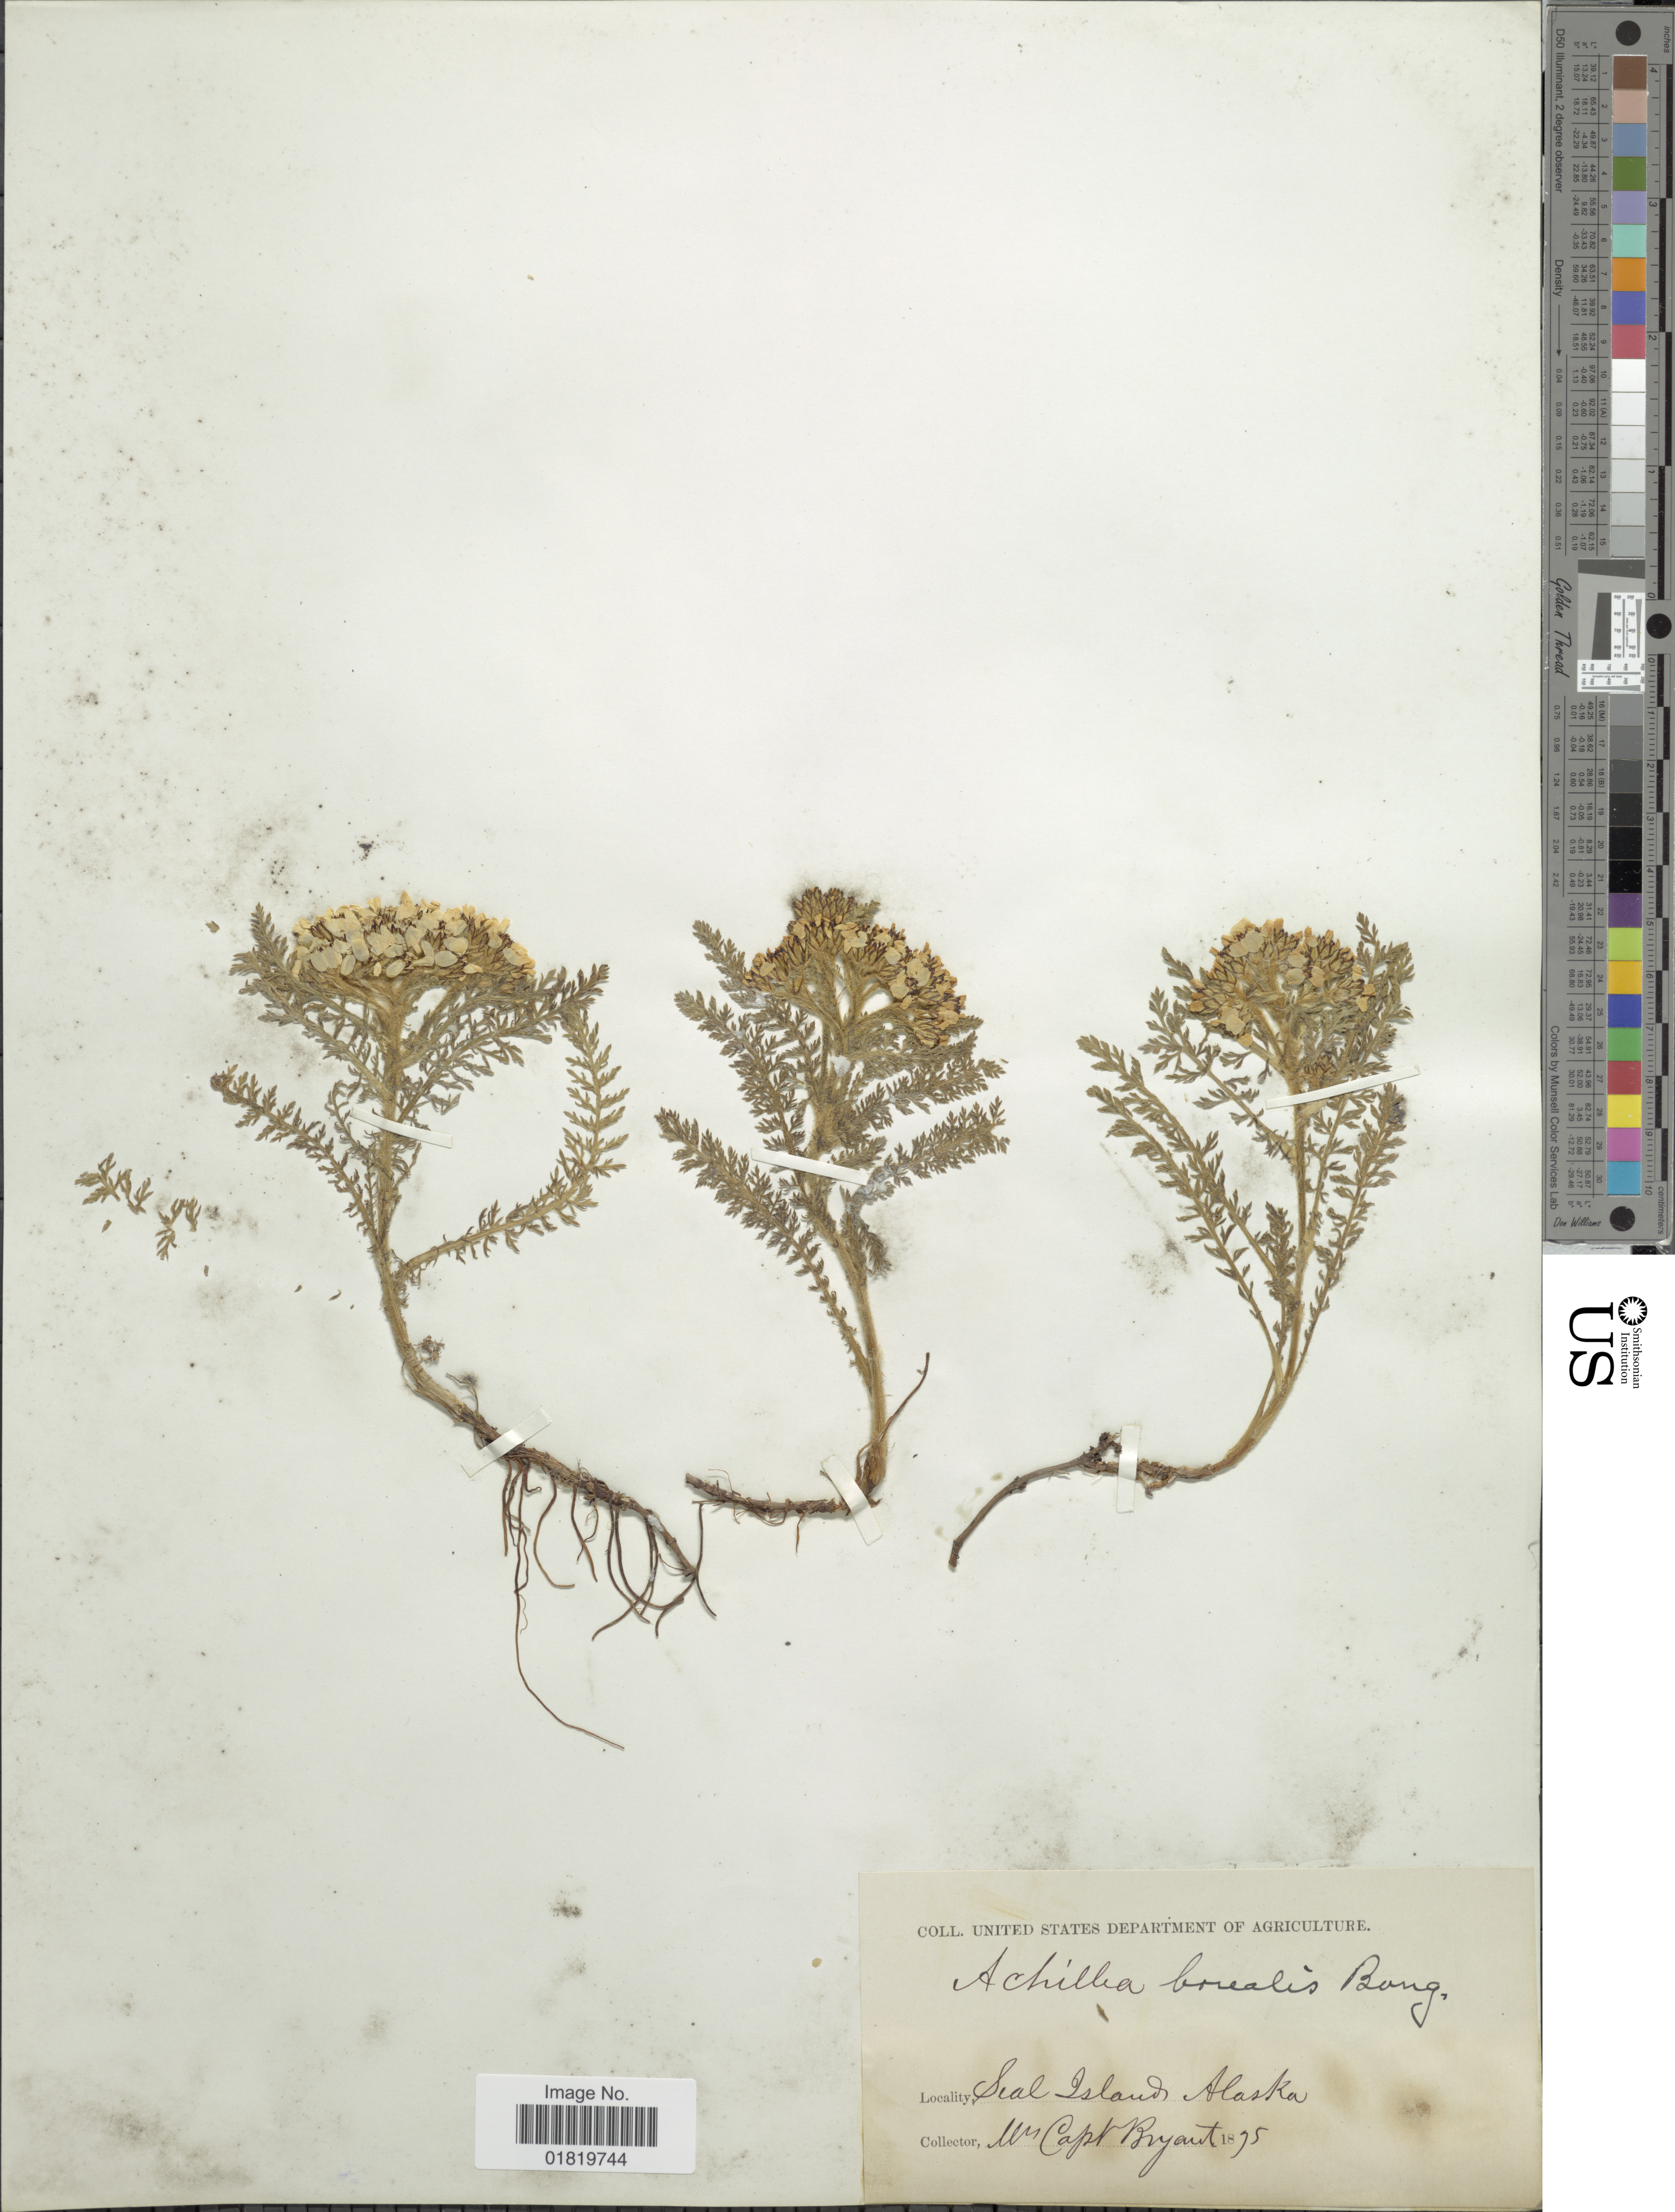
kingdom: Plantae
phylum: Tracheophyta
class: Magnoliopsida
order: Asterales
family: Asteraceae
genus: Achillea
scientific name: Achillea borealis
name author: Bong.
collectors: C. Bryant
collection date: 1875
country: United States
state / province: Alaska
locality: Seal Island